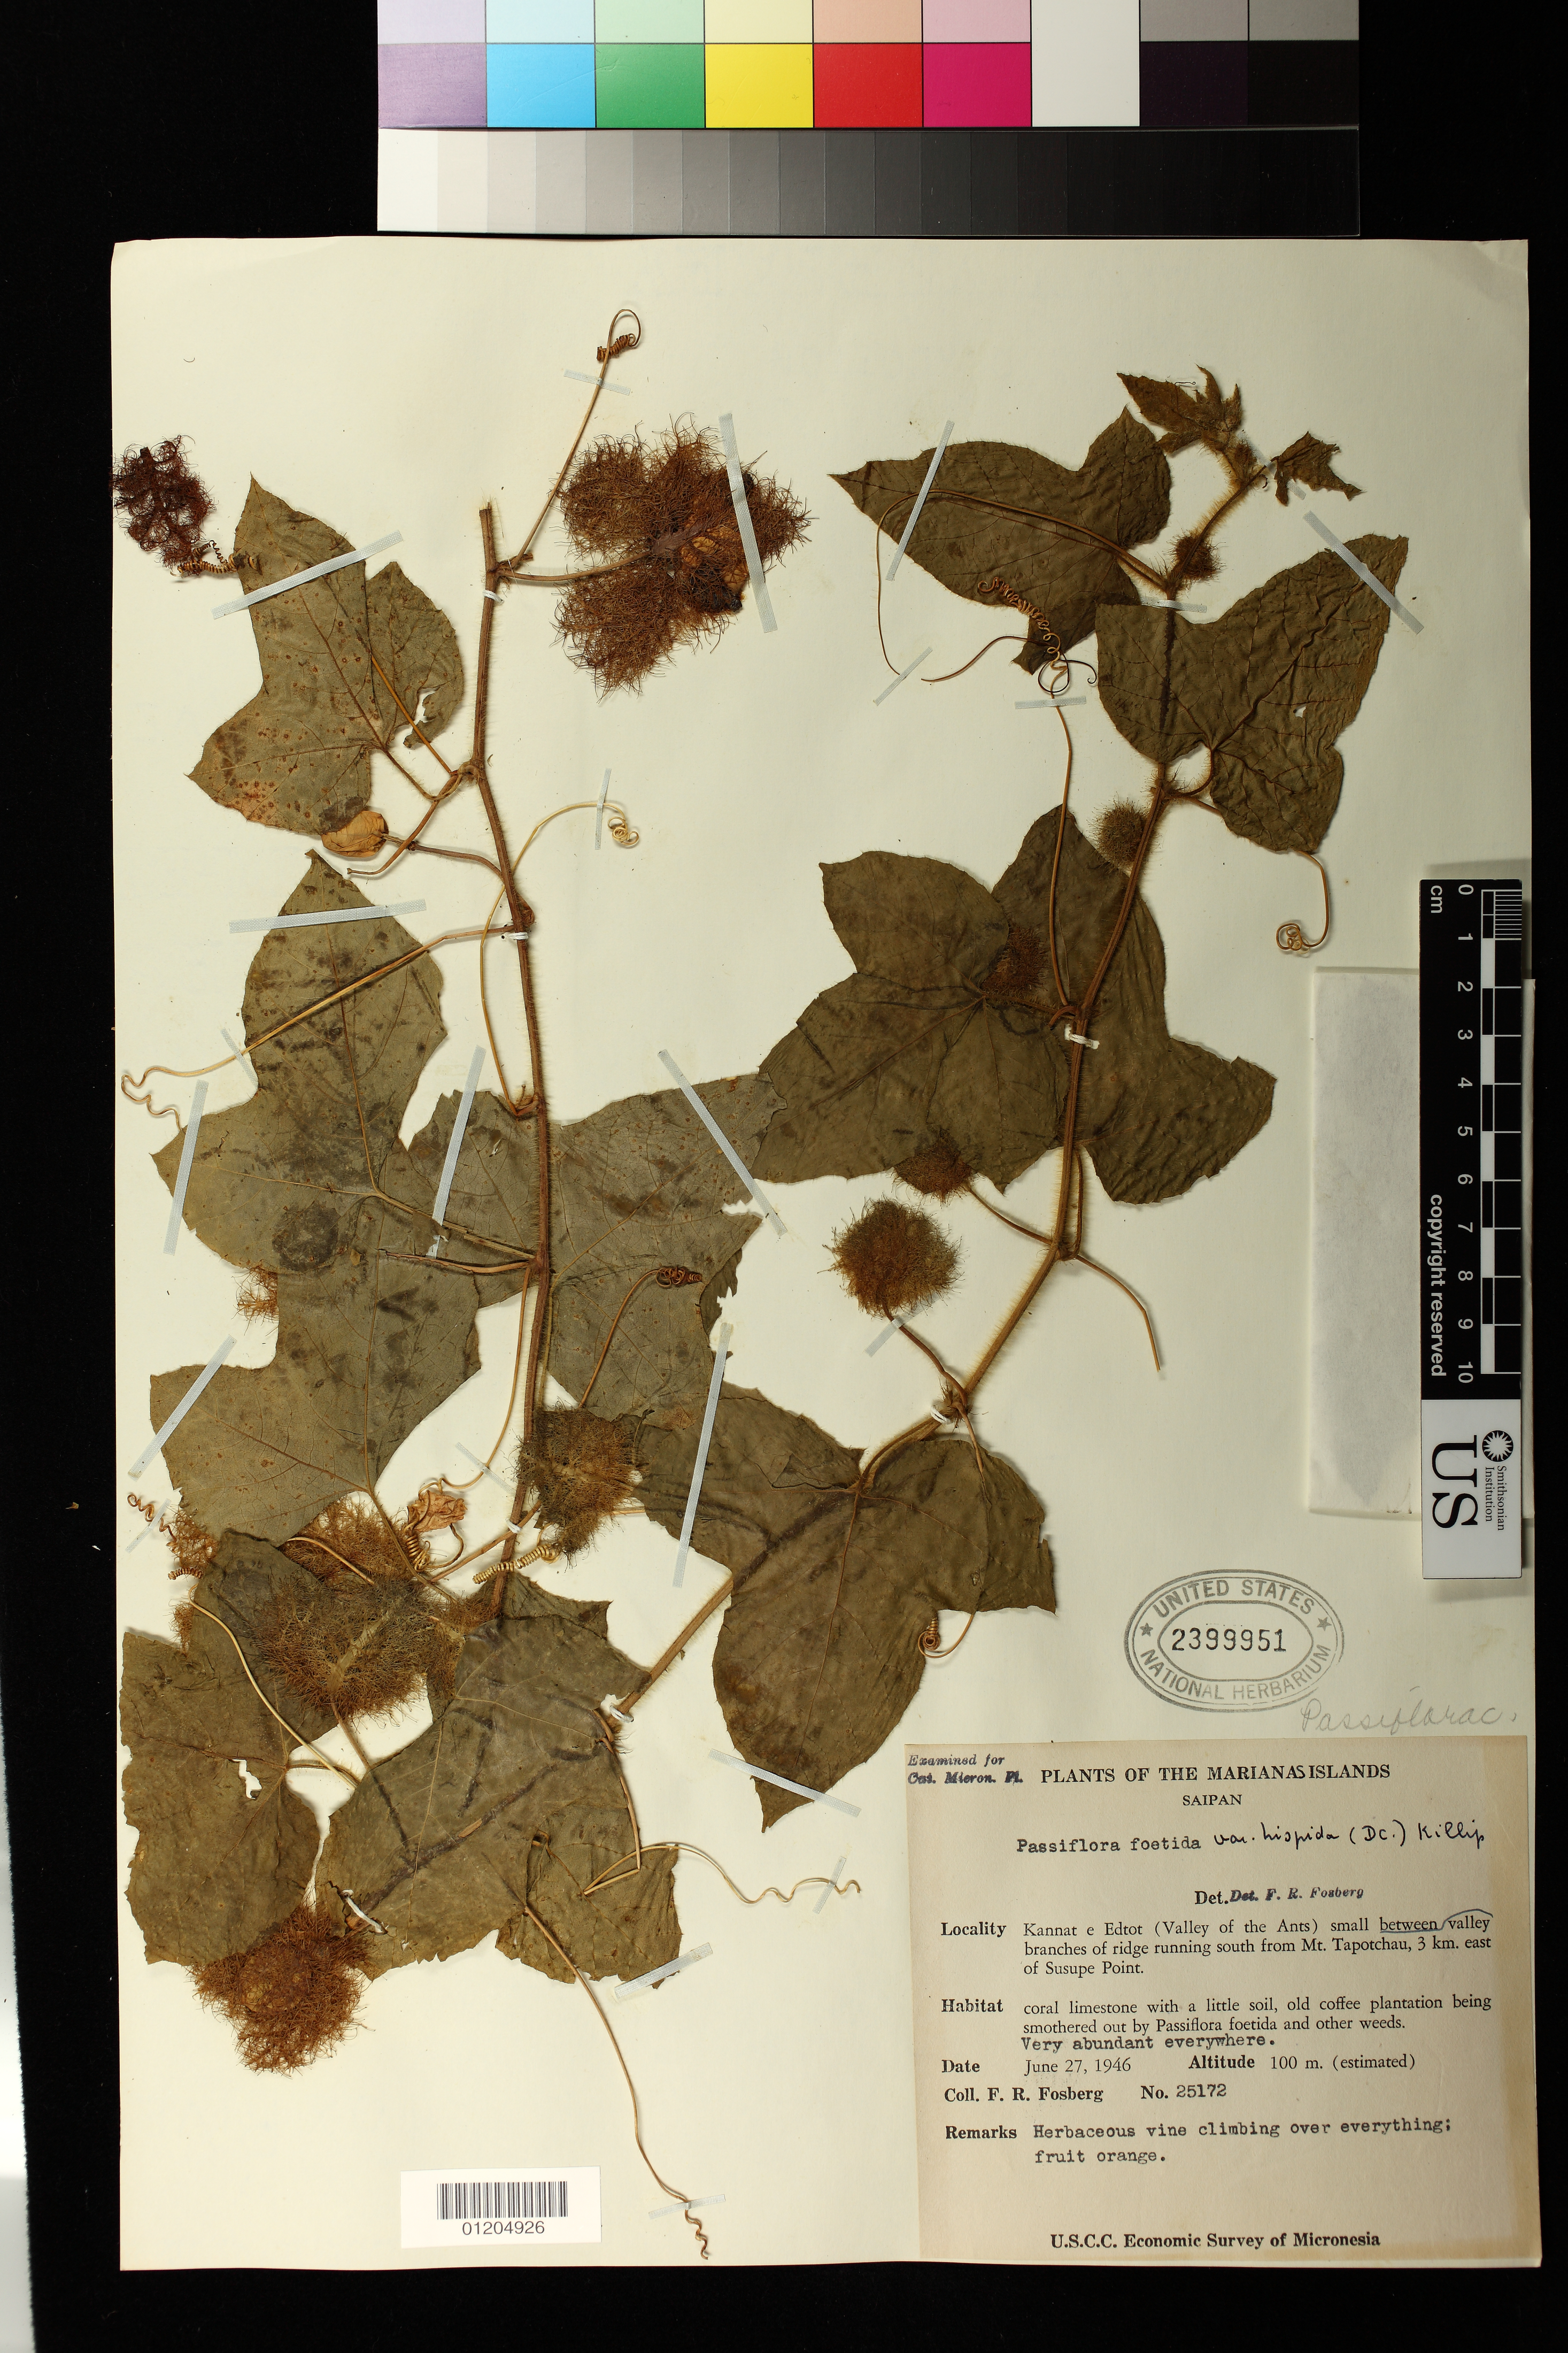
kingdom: Plantae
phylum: Tracheophyta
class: Magnoliopsida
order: Malpighiales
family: Passifloraceae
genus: Passiflora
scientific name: Passiflora foetida var. hispida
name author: (DC. ex Triana & Planch.) Killip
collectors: F. R. Fosberg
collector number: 25172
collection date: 1946-06-27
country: Northern Mariana Islands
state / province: Saipan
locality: Kannat e Edtot (Valley of the Ants) small between valley branches of ridge running south from Mt. Tapotchau, 3 km. east of Susupe Point.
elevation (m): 100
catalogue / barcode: US 2399951